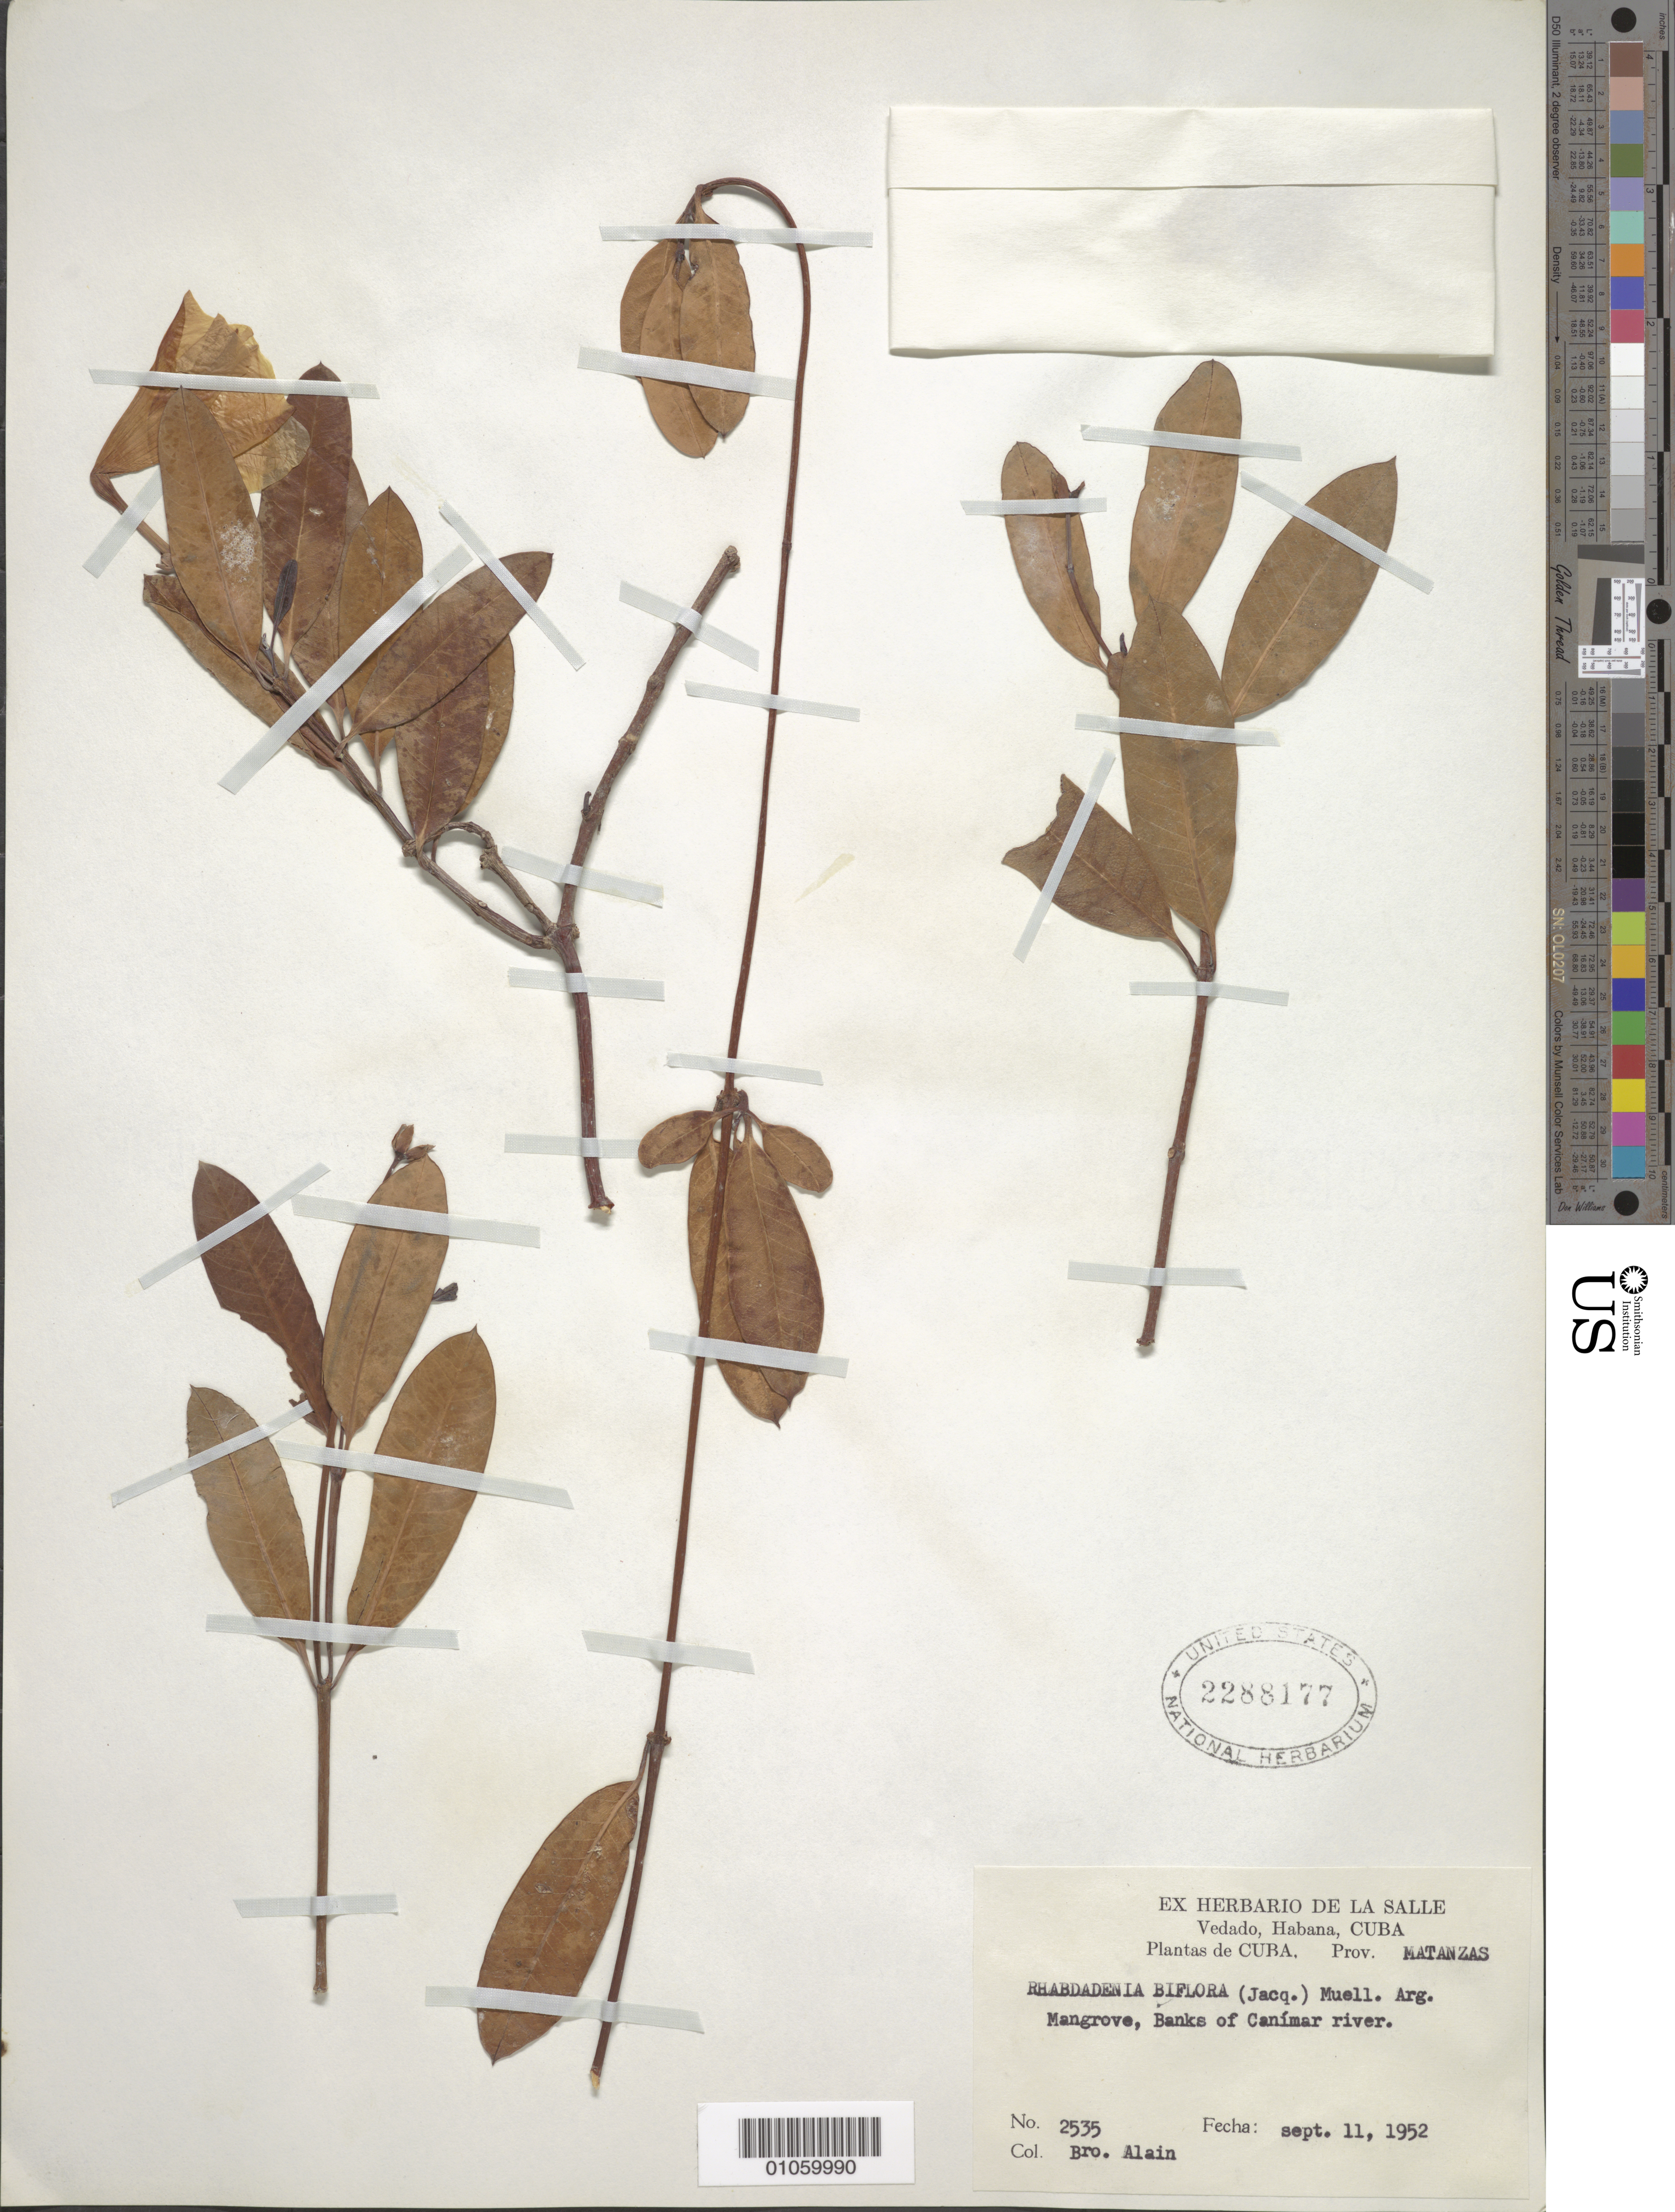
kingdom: Plantae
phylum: Tracheophyta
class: Magnoliopsida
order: Gentianales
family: Apocynaceae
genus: Rhabdadenia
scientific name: Rhabdadenia biflora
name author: (Jacq.) Müll. Arg.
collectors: A. H. Liogier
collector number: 2535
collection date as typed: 11 Sep 1952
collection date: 1952-09-11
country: Cuba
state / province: Matanzas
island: Cuba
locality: Mangrove, banks of Canímar river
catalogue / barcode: US 2288177